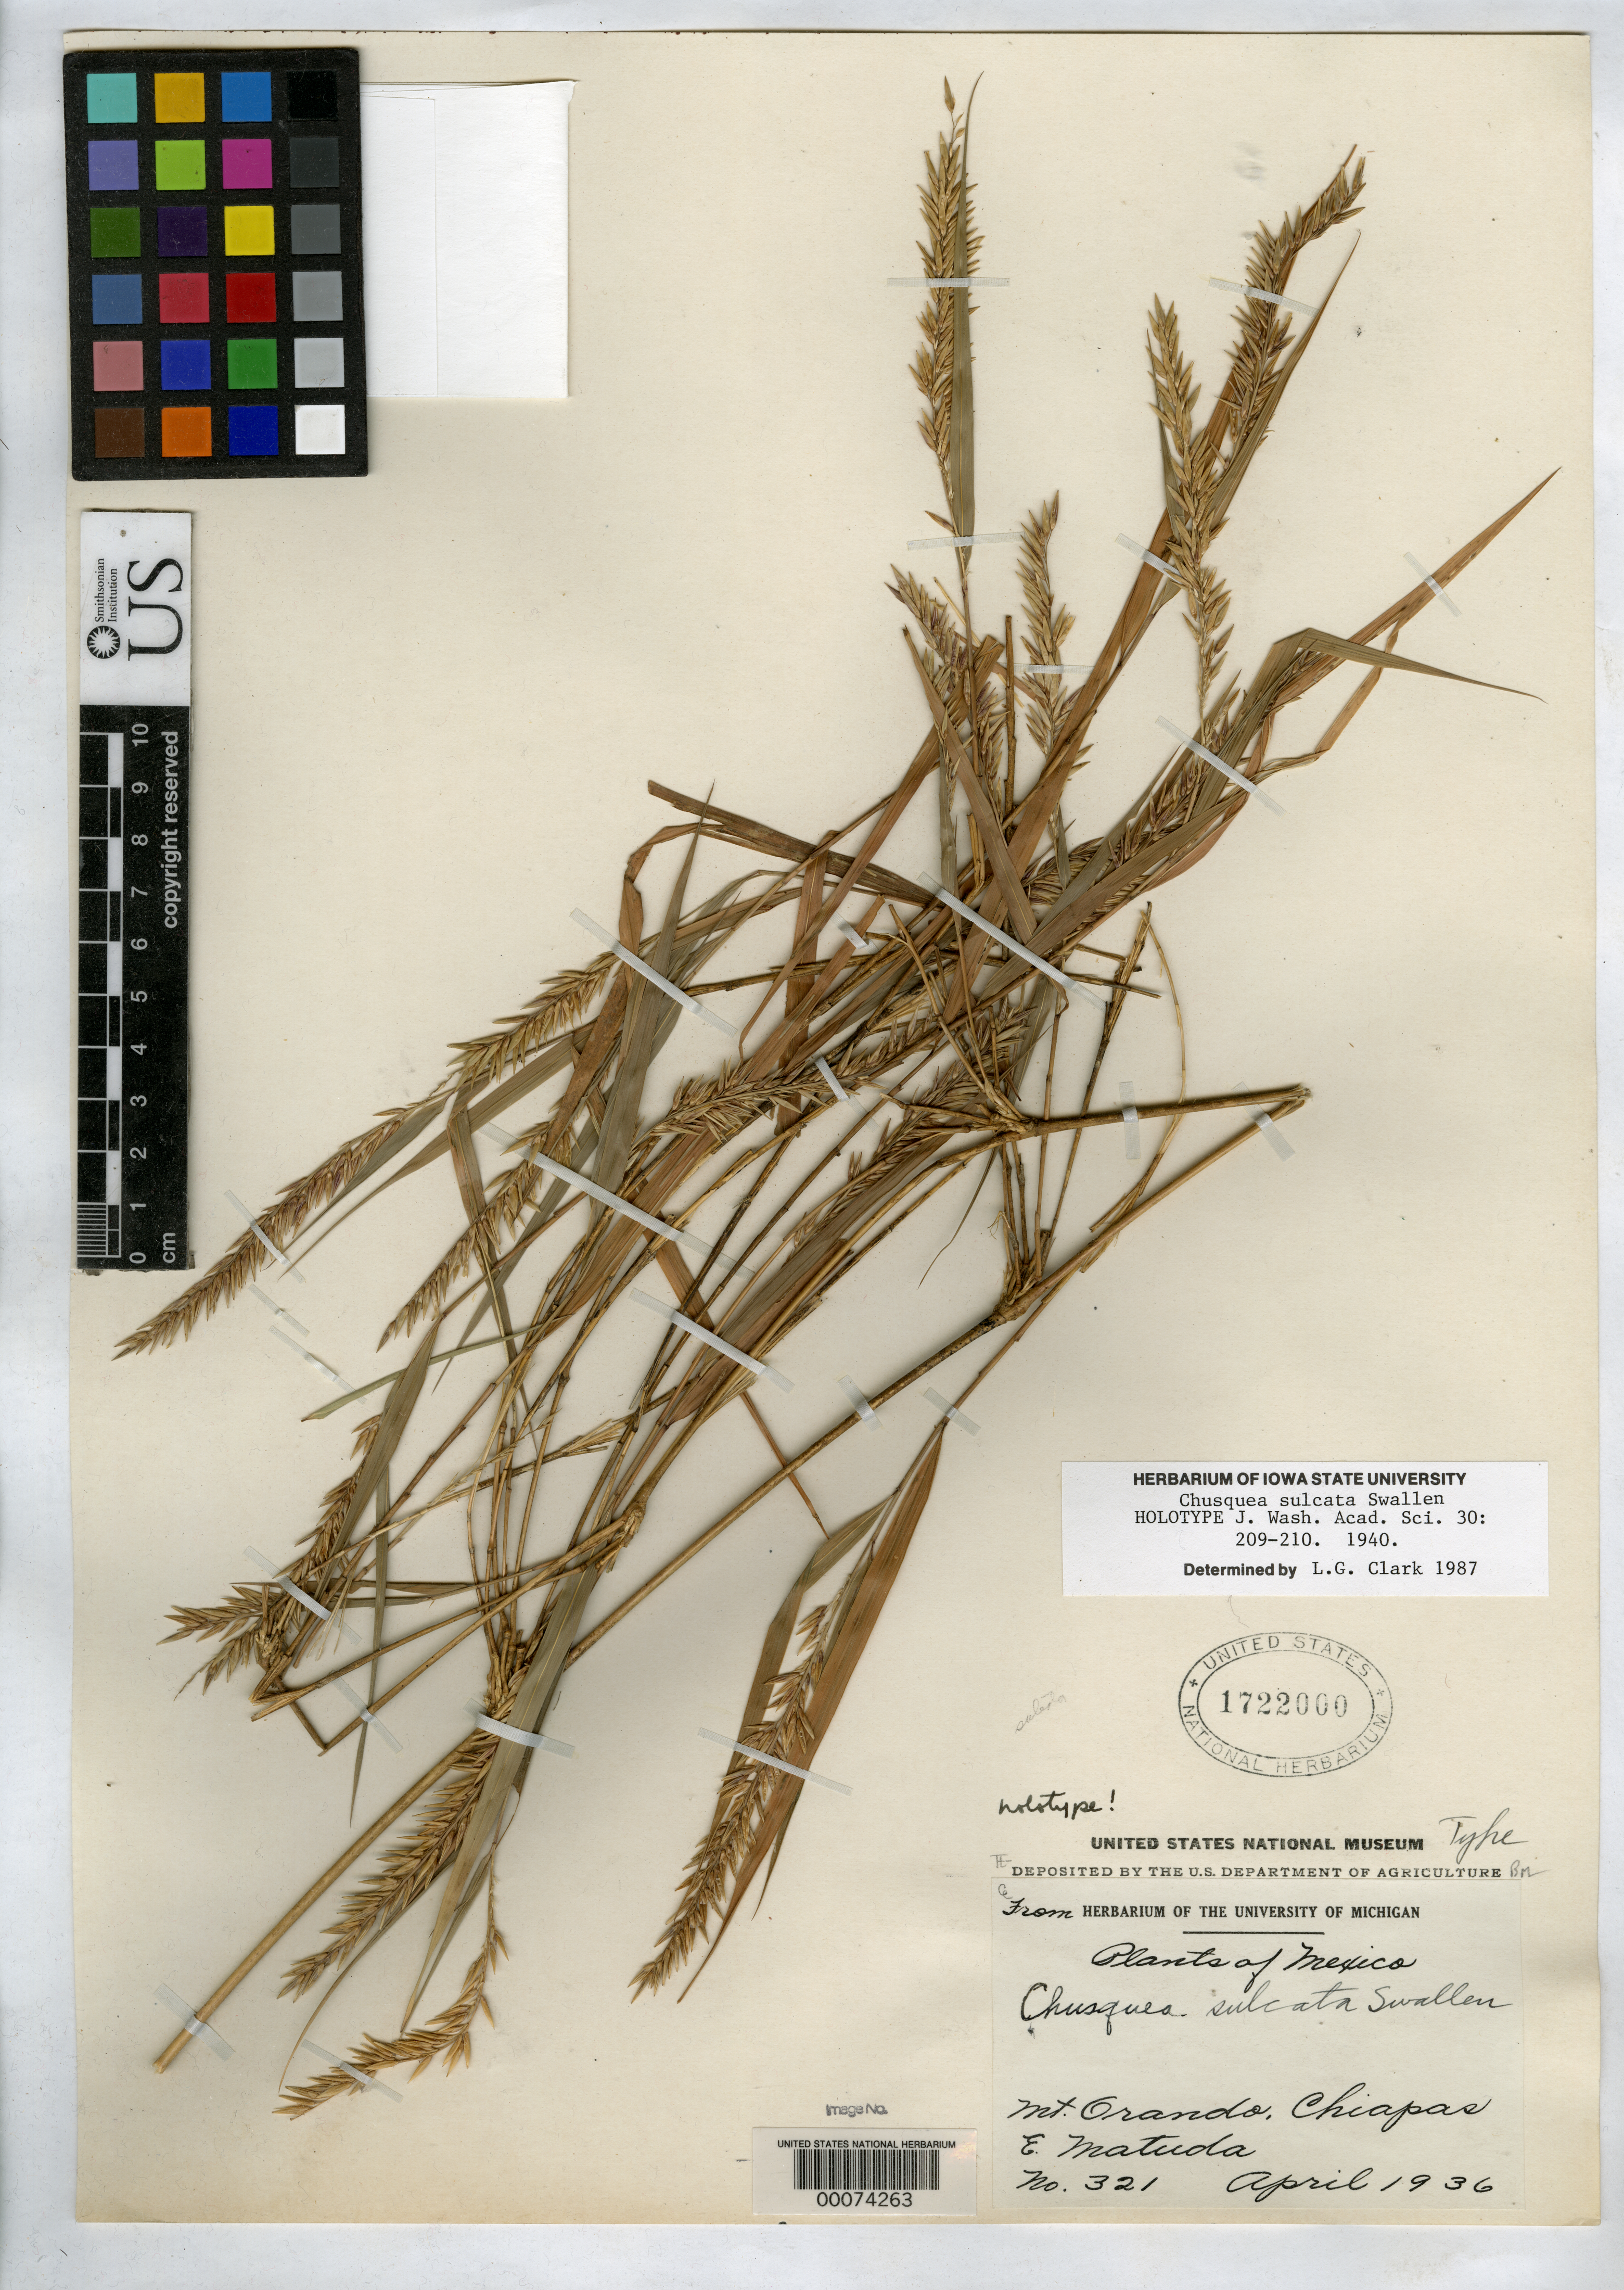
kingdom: Plantae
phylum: Tracheophyta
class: Liliopsida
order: Poales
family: Poaceae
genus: Chusquea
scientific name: Chusquea sulcata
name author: Swallen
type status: Holotype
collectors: E. Matuda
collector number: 321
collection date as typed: Apr 1936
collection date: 1936-04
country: Mexico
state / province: Chiapas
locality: Mt. Ovando.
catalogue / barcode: US 1722000